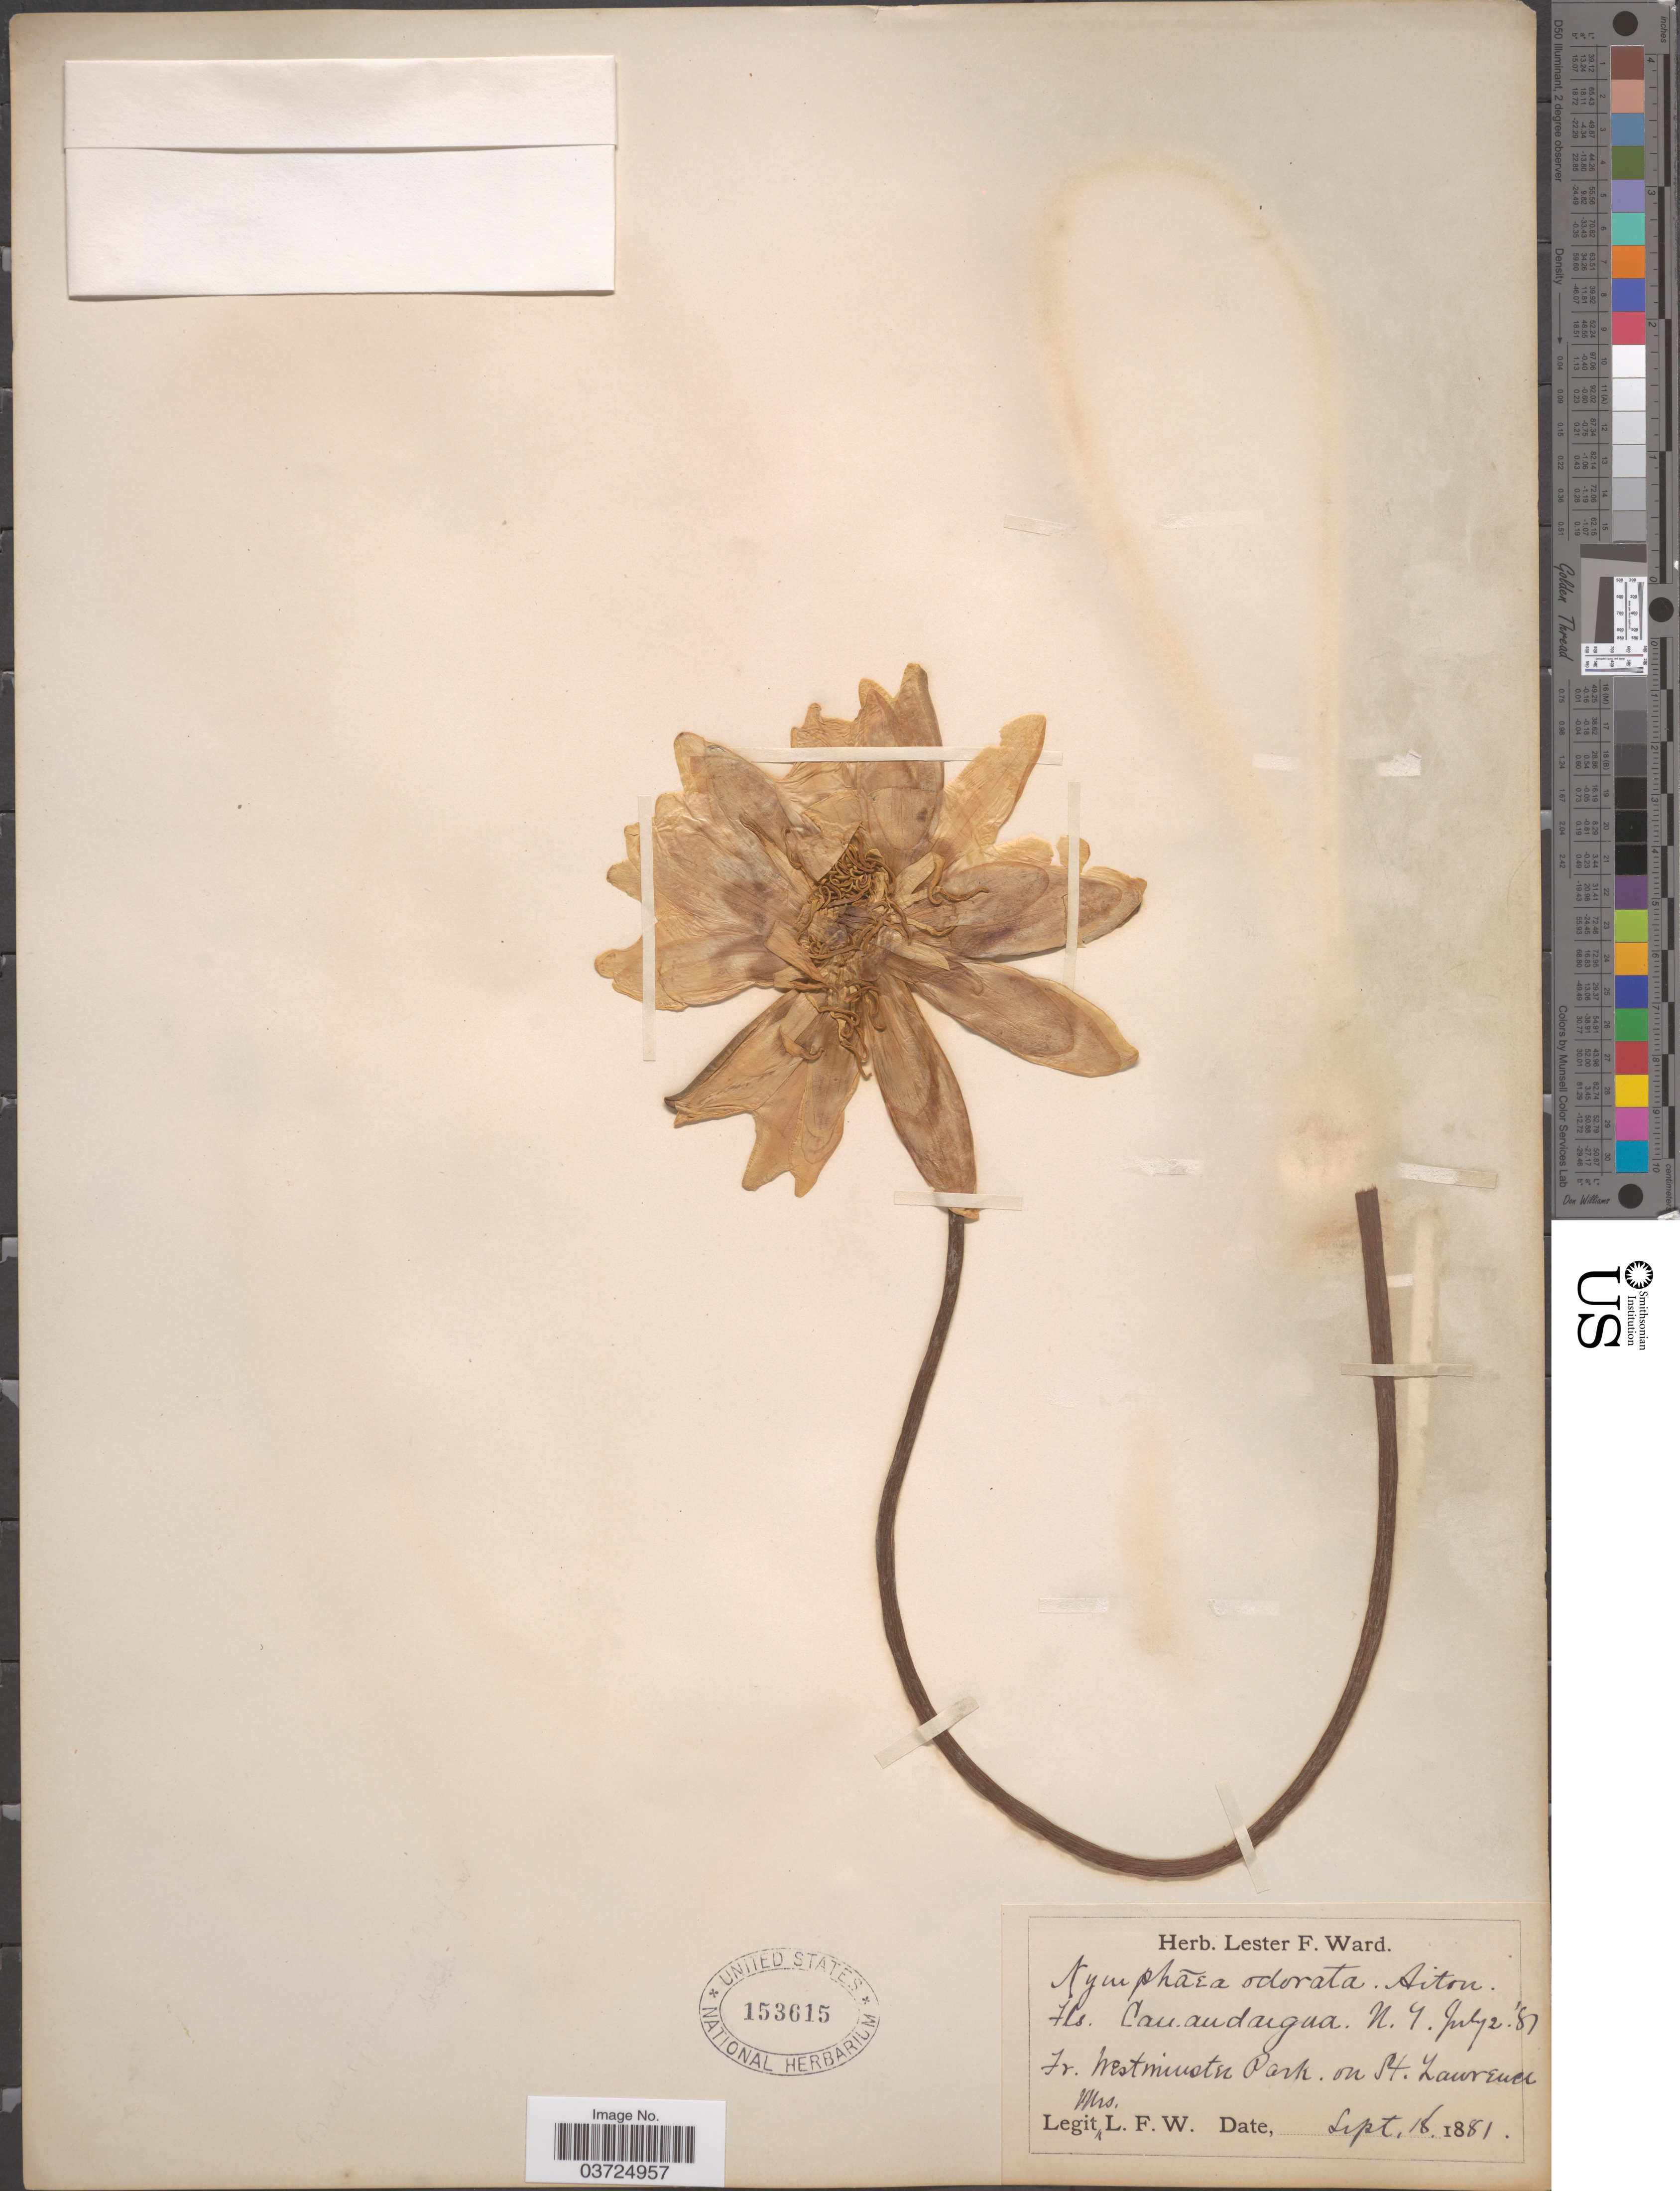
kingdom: Plantae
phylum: Tracheophyta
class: Magnoliopsida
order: Nymphaeales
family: Nymphaeaceae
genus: Nymphaea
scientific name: Nymphaea odorata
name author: Aiton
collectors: Mrs. L. F. Ward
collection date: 1881-09-18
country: United States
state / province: New York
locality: Westminster Park on St. Lawrence.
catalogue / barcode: US 153615